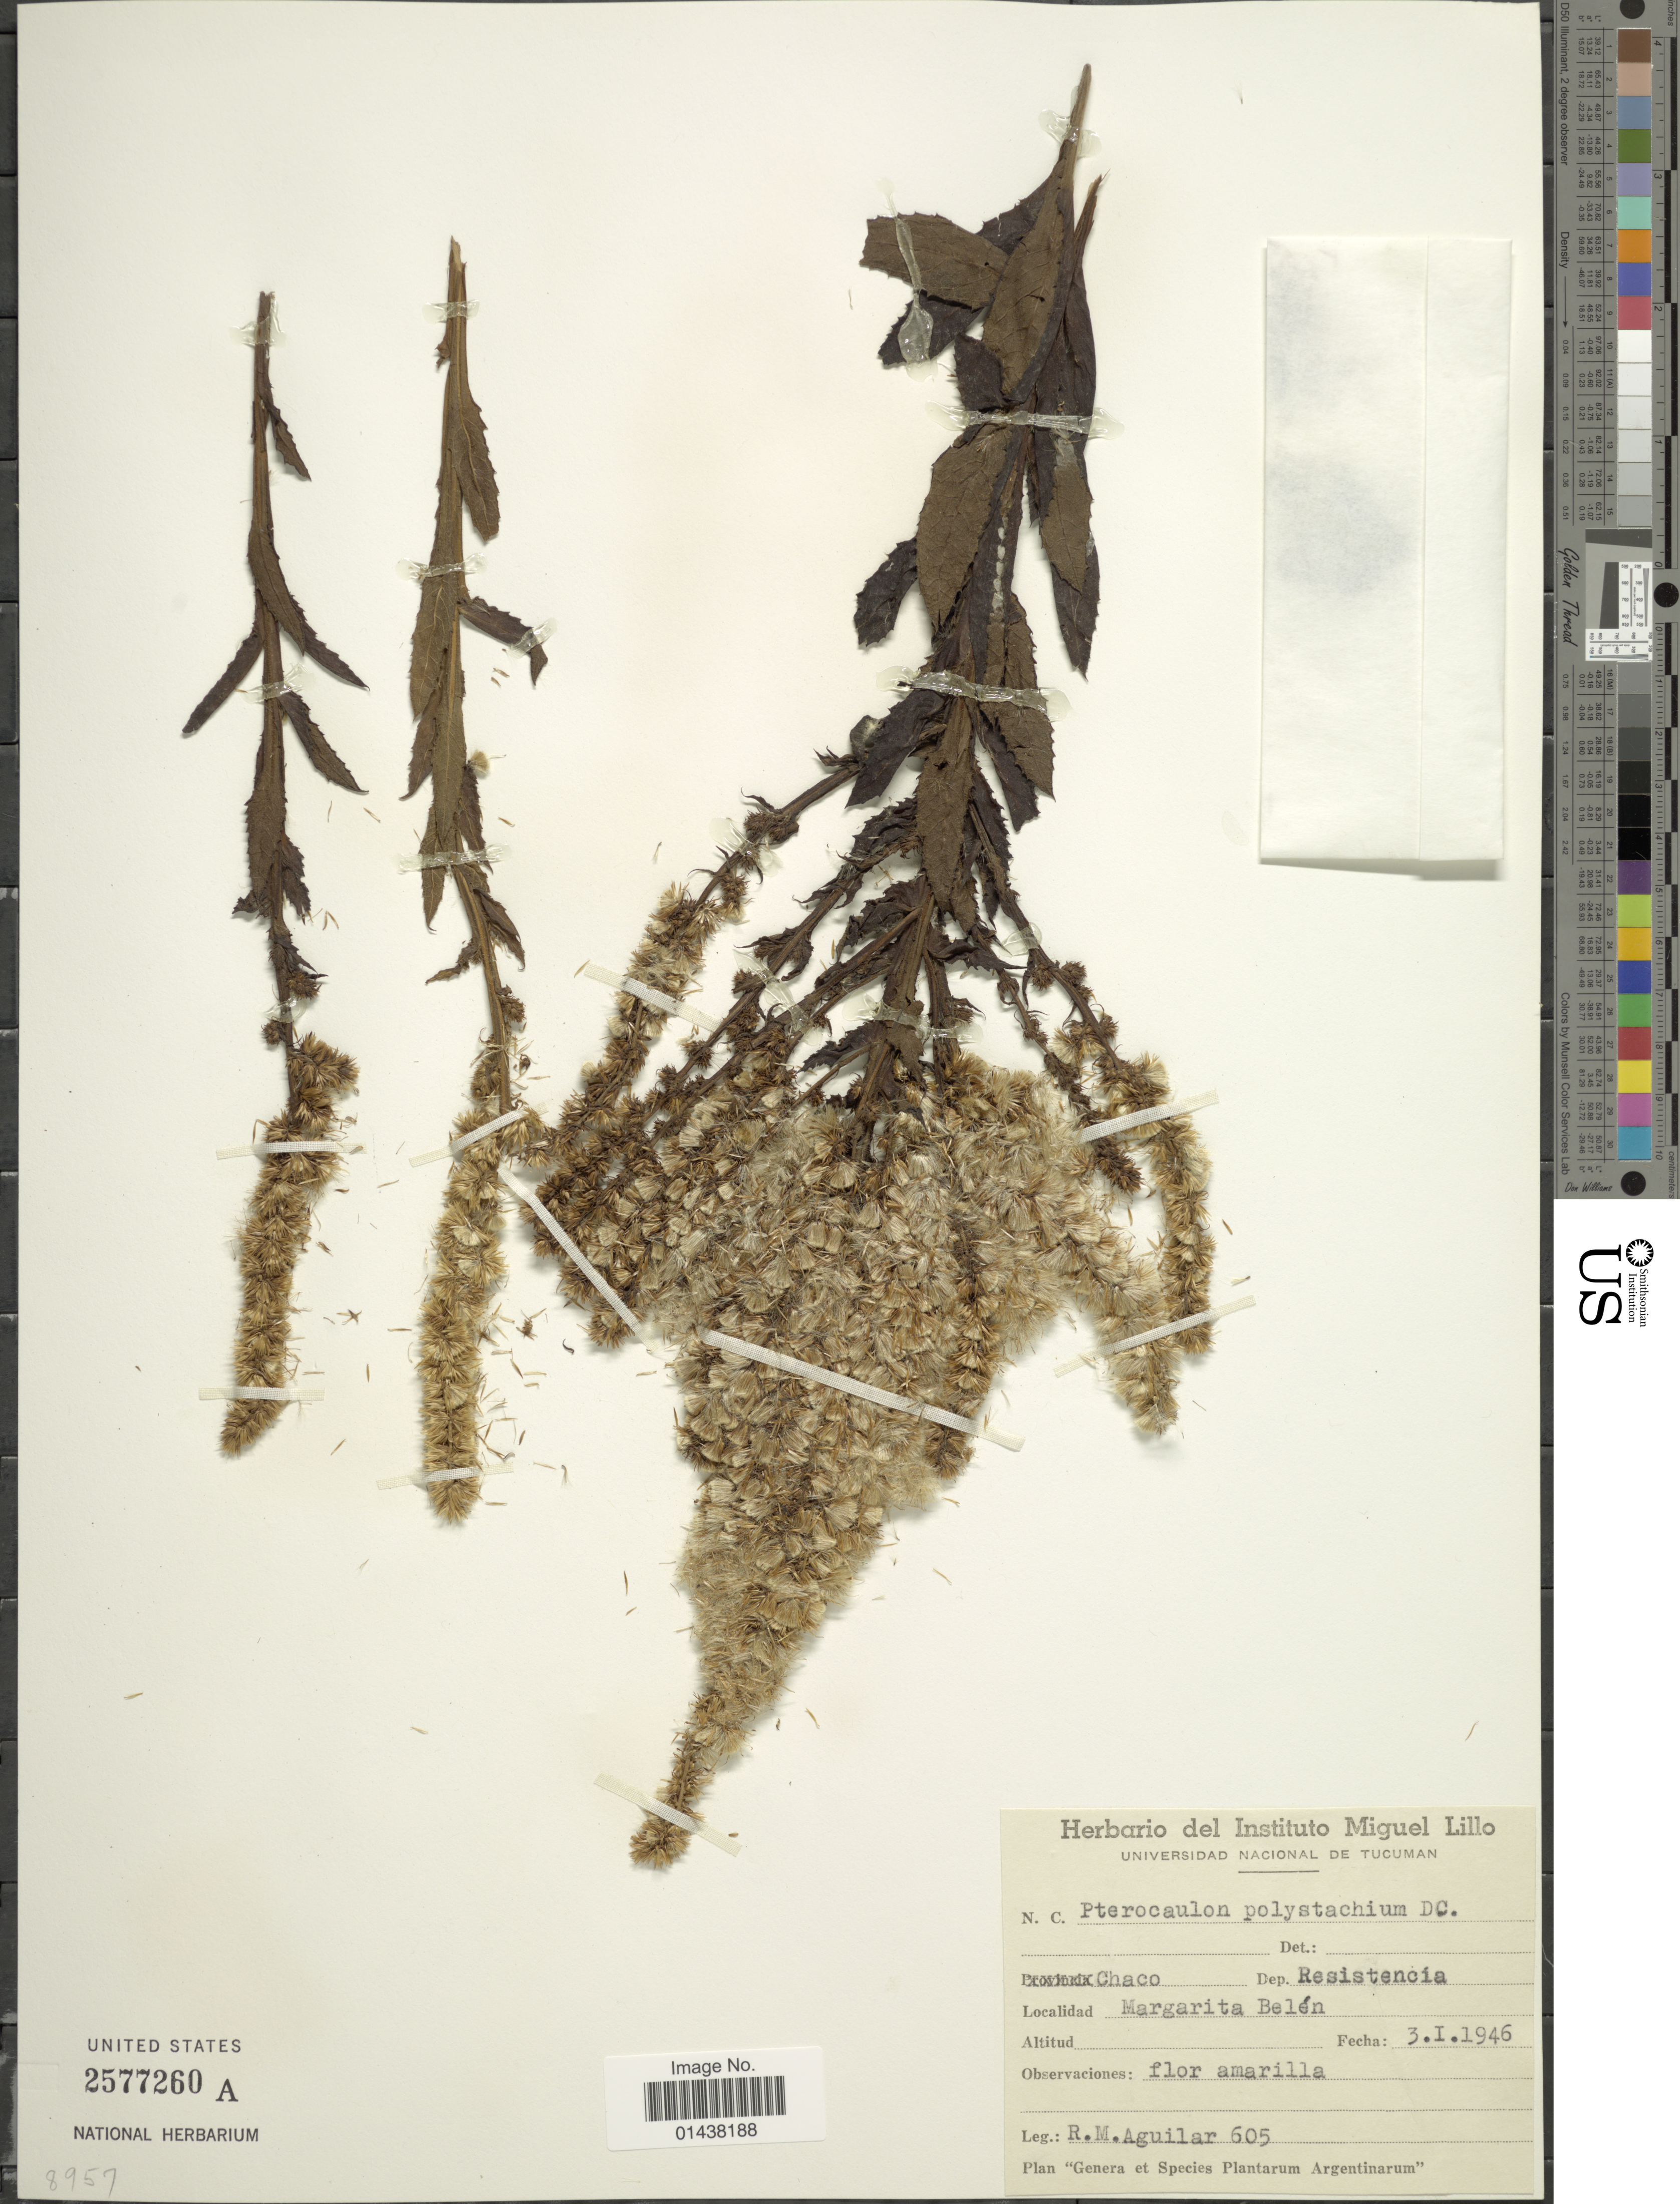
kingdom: Plantae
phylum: Tracheophyta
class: Magnoliopsida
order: Asterales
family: Asteraceae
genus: Pterocaulon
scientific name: Pterocaulon polystachyum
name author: DC.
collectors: R. Aguilar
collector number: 605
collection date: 1946-01-03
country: Argentina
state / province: Chaco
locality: Dep. Resistencia, Margarita Belen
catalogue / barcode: US 2577260A